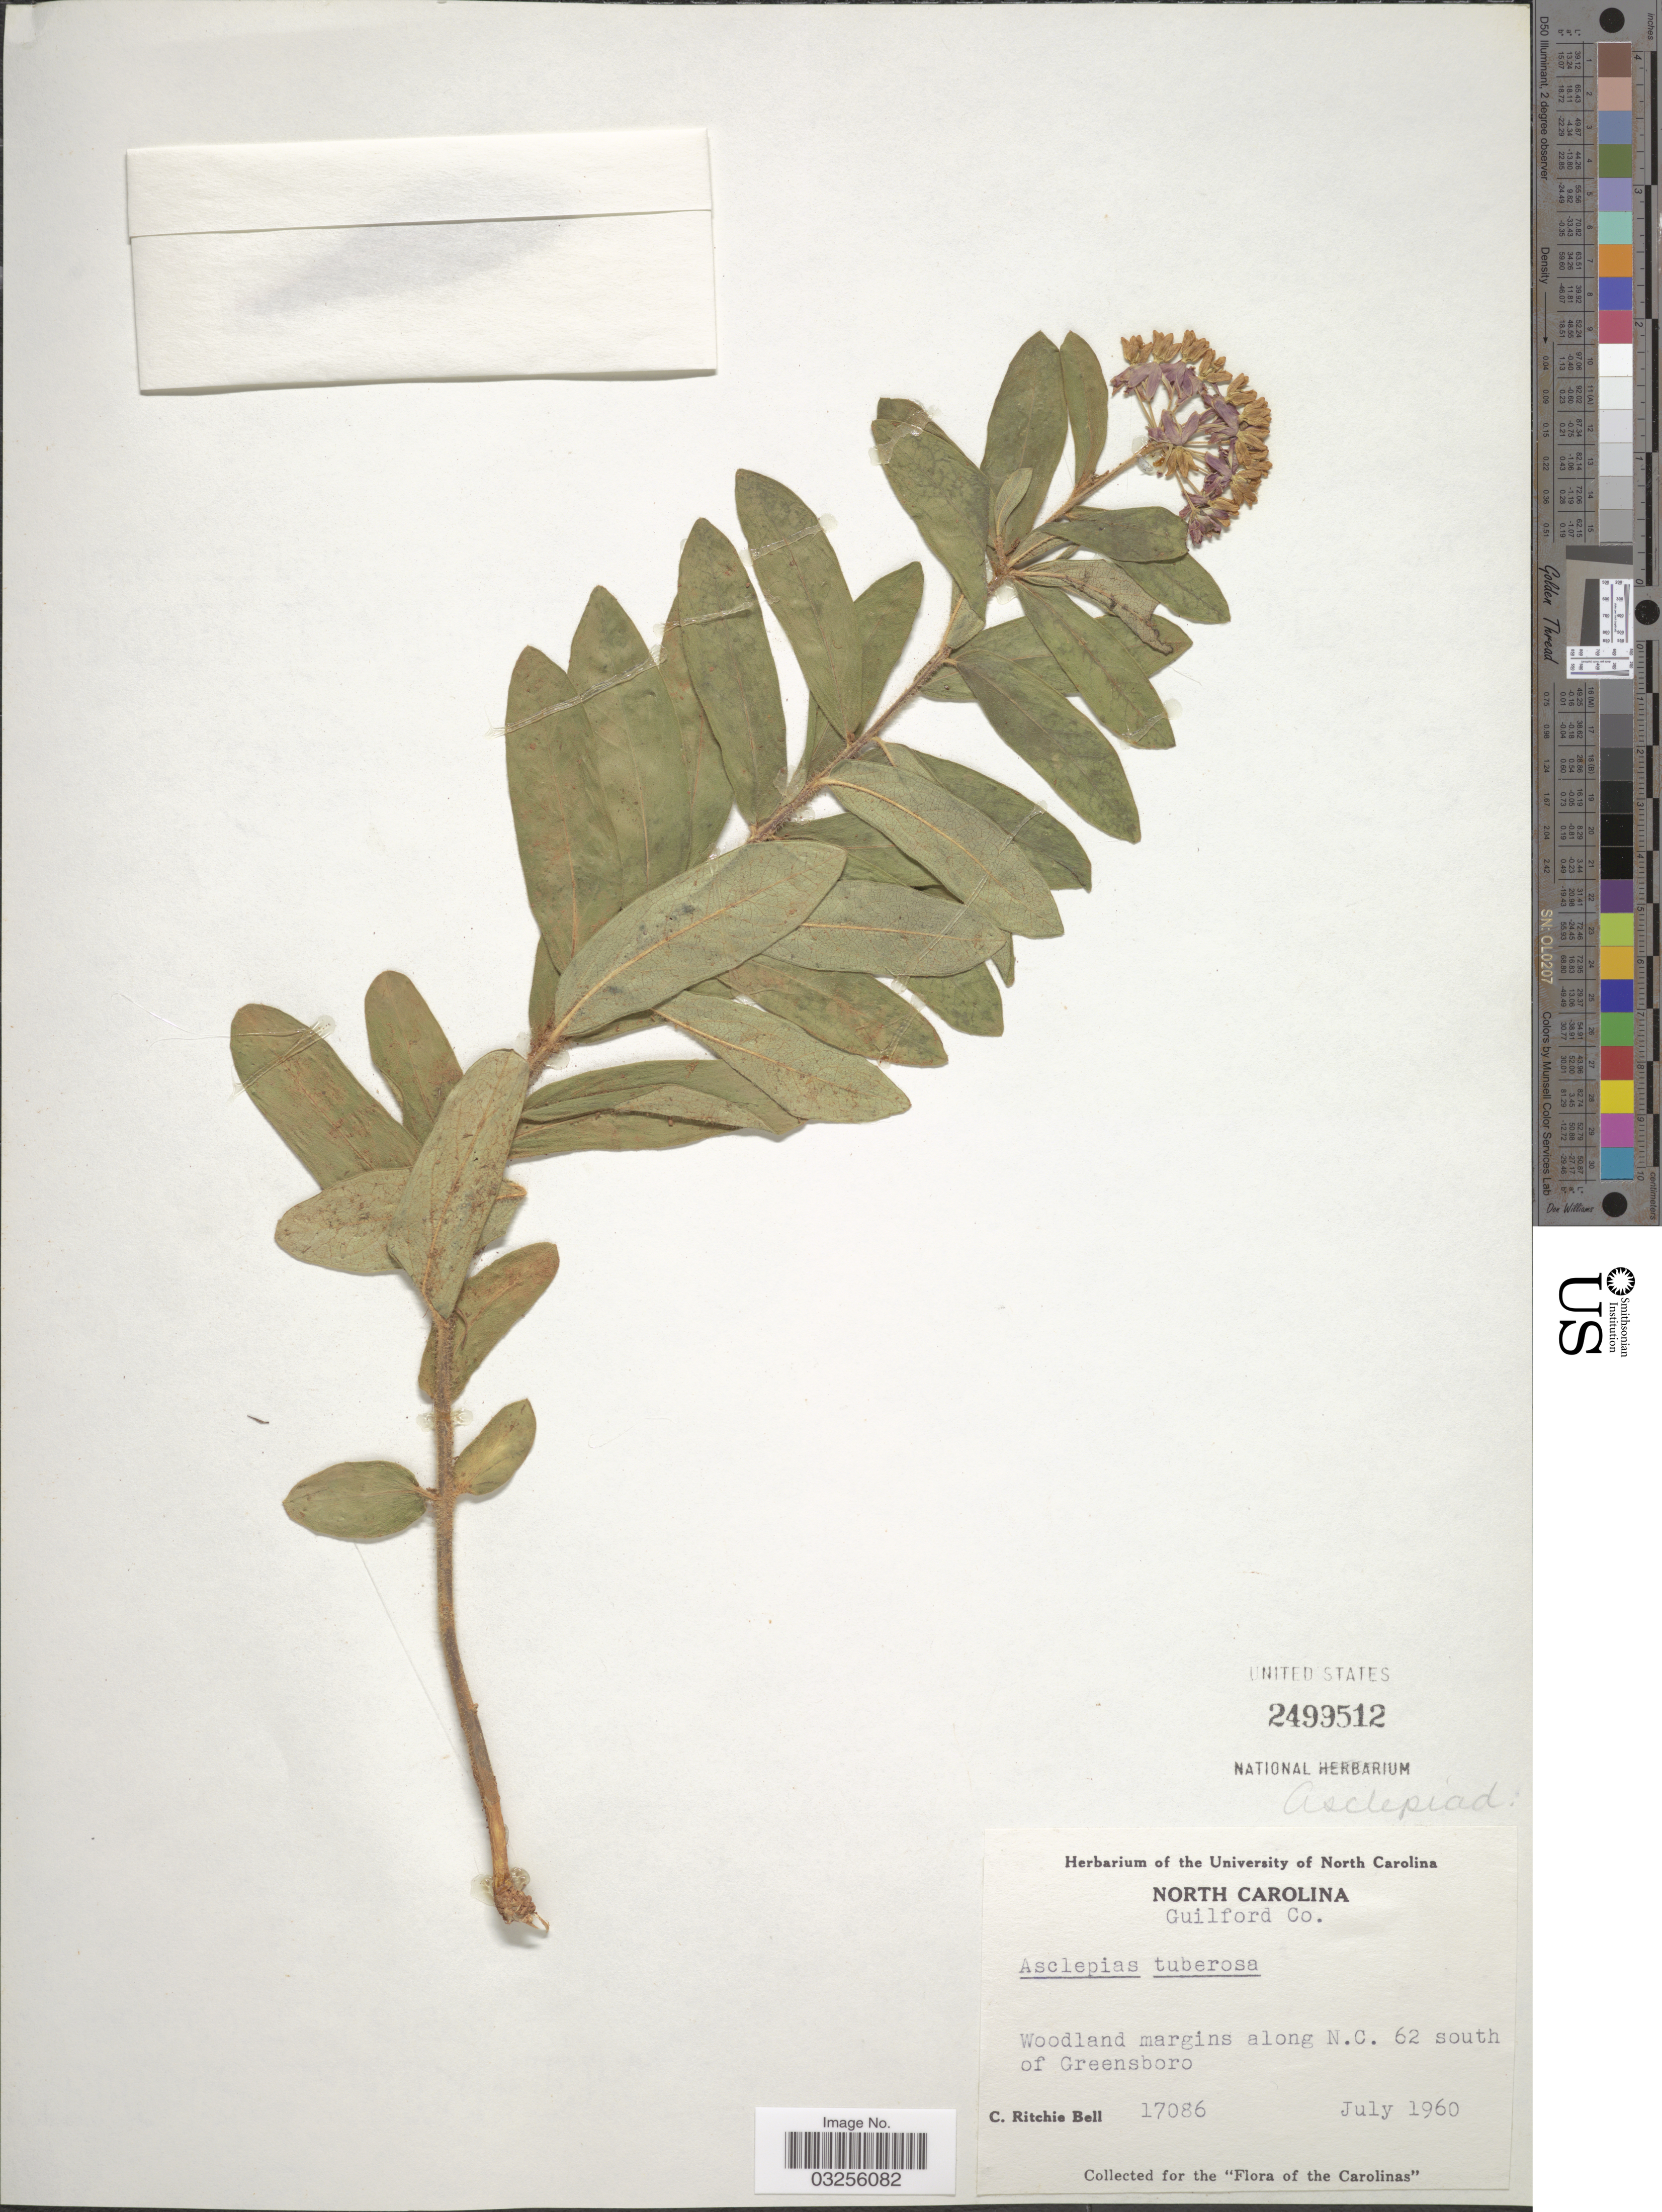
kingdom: Plantae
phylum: Tracheophyta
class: Magnoliopsida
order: Gentianales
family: Apocynaceae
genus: Asclepias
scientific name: Asclepias tuberosa subsp. tuberosa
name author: L.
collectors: C. R. Bell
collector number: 17086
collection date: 1960-07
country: United States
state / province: North Carolina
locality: Guilford Co. Woodland margins along N. C. 62 south of Greensboro.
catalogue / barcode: US 2499512